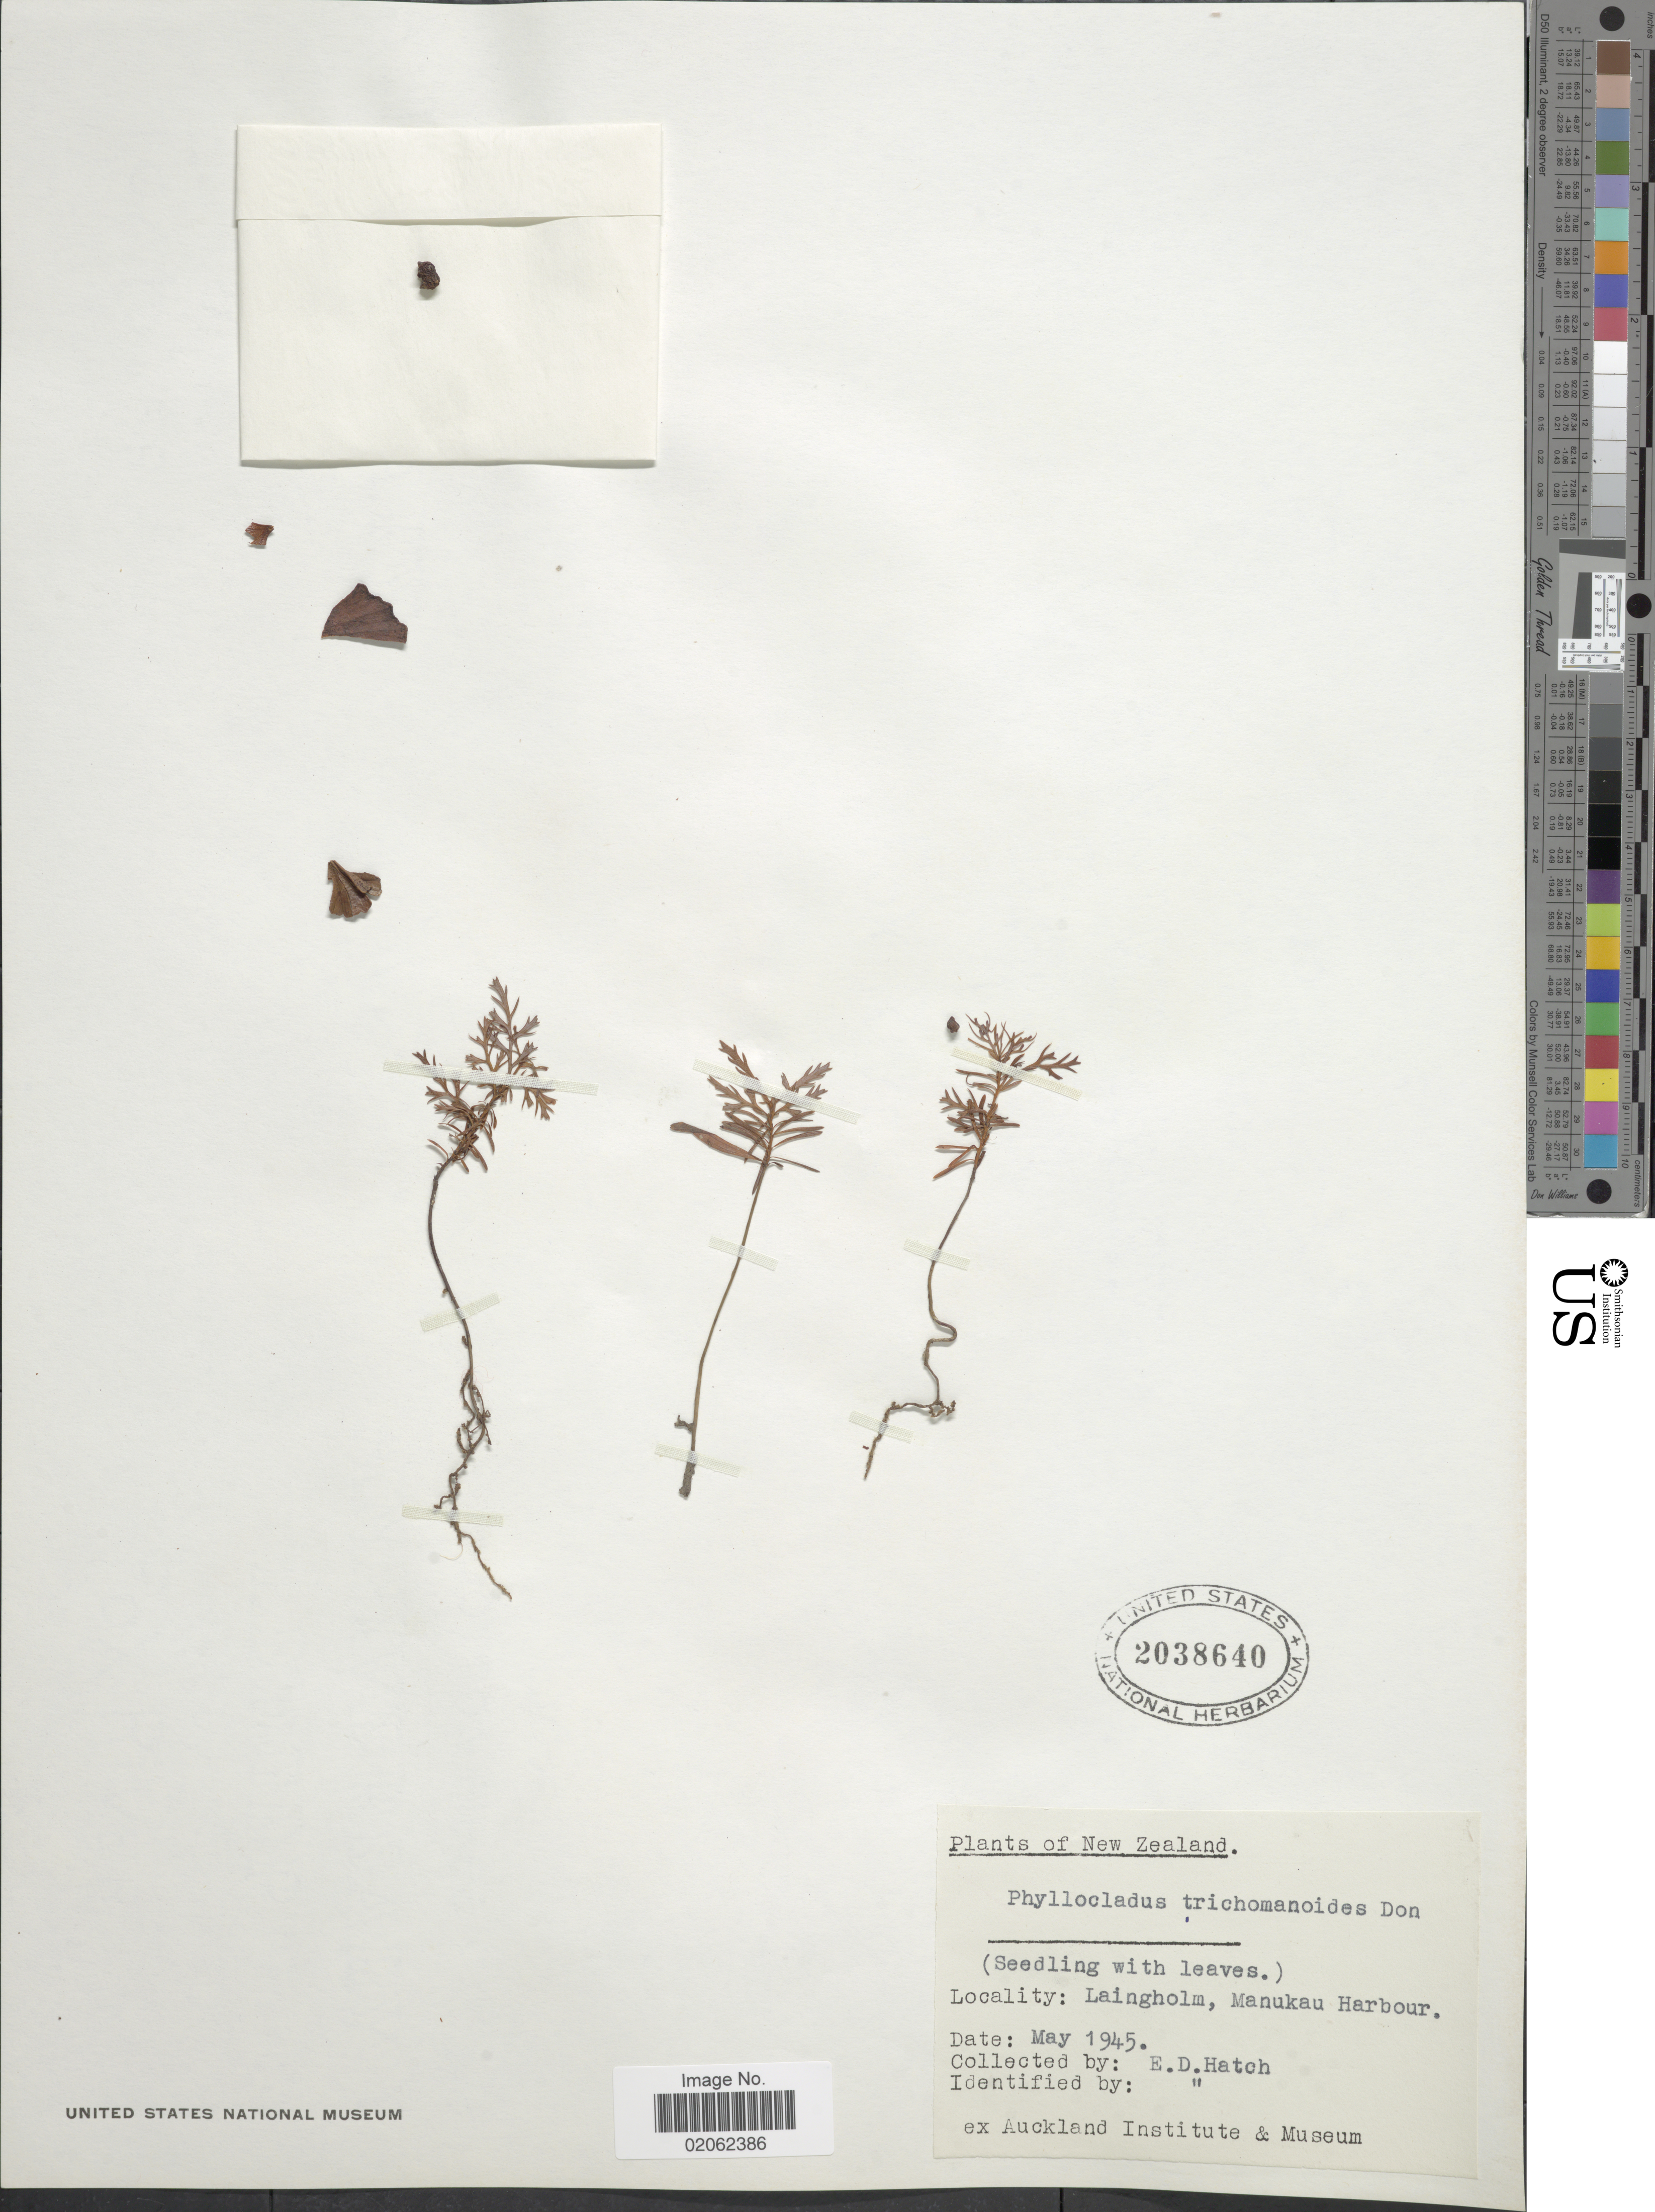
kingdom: Plantae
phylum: Tracheophyta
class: Pinopsida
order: Pinales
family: Phyllocladaceae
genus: Phyllocladus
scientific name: Phyllocladus trichomanoides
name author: D. Don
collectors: E. Hatch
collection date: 1945-05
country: New Zealand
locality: Laingholm, Manukau Harbour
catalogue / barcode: US 2038640